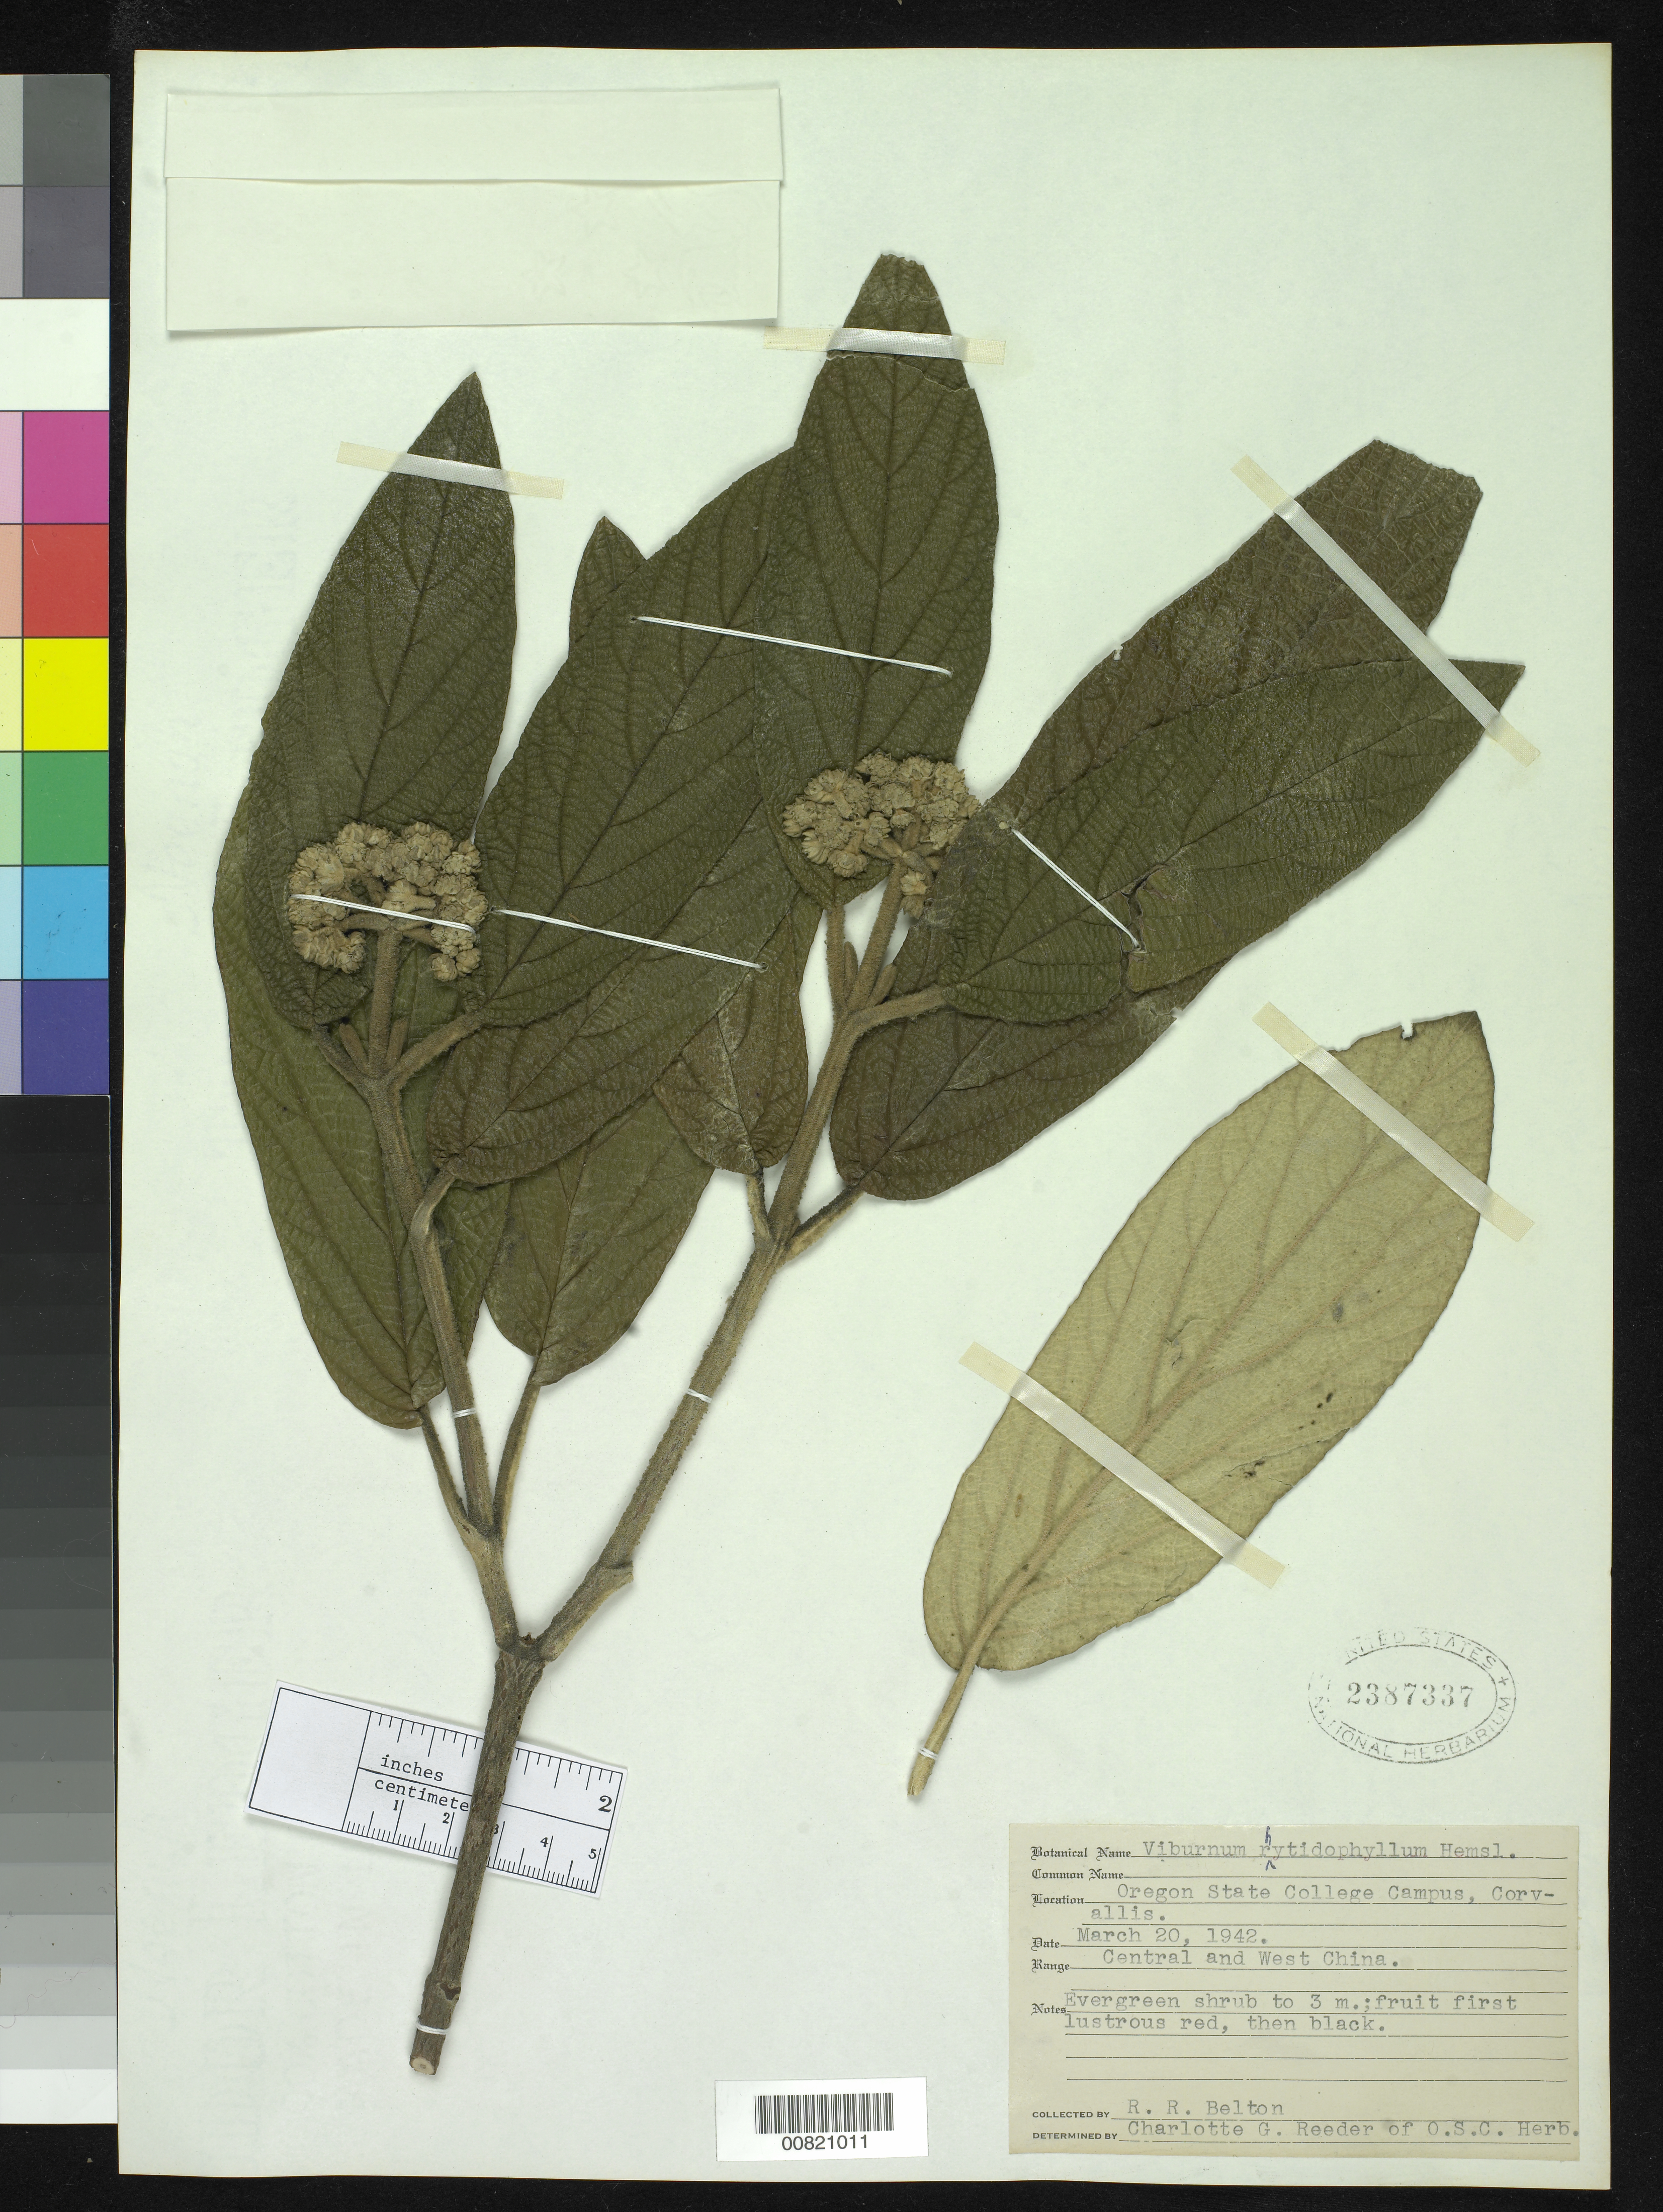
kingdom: Plantae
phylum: Tracheophyta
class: Magnoliopsida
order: Dipsacales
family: Viburnaceae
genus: Viburnum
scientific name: Viburnum rhytidophyllum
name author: Hemsl.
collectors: R. Belton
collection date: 1942-03-20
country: United States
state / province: Oregon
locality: Oregon State College Campus, Corvallis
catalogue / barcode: US 2387337